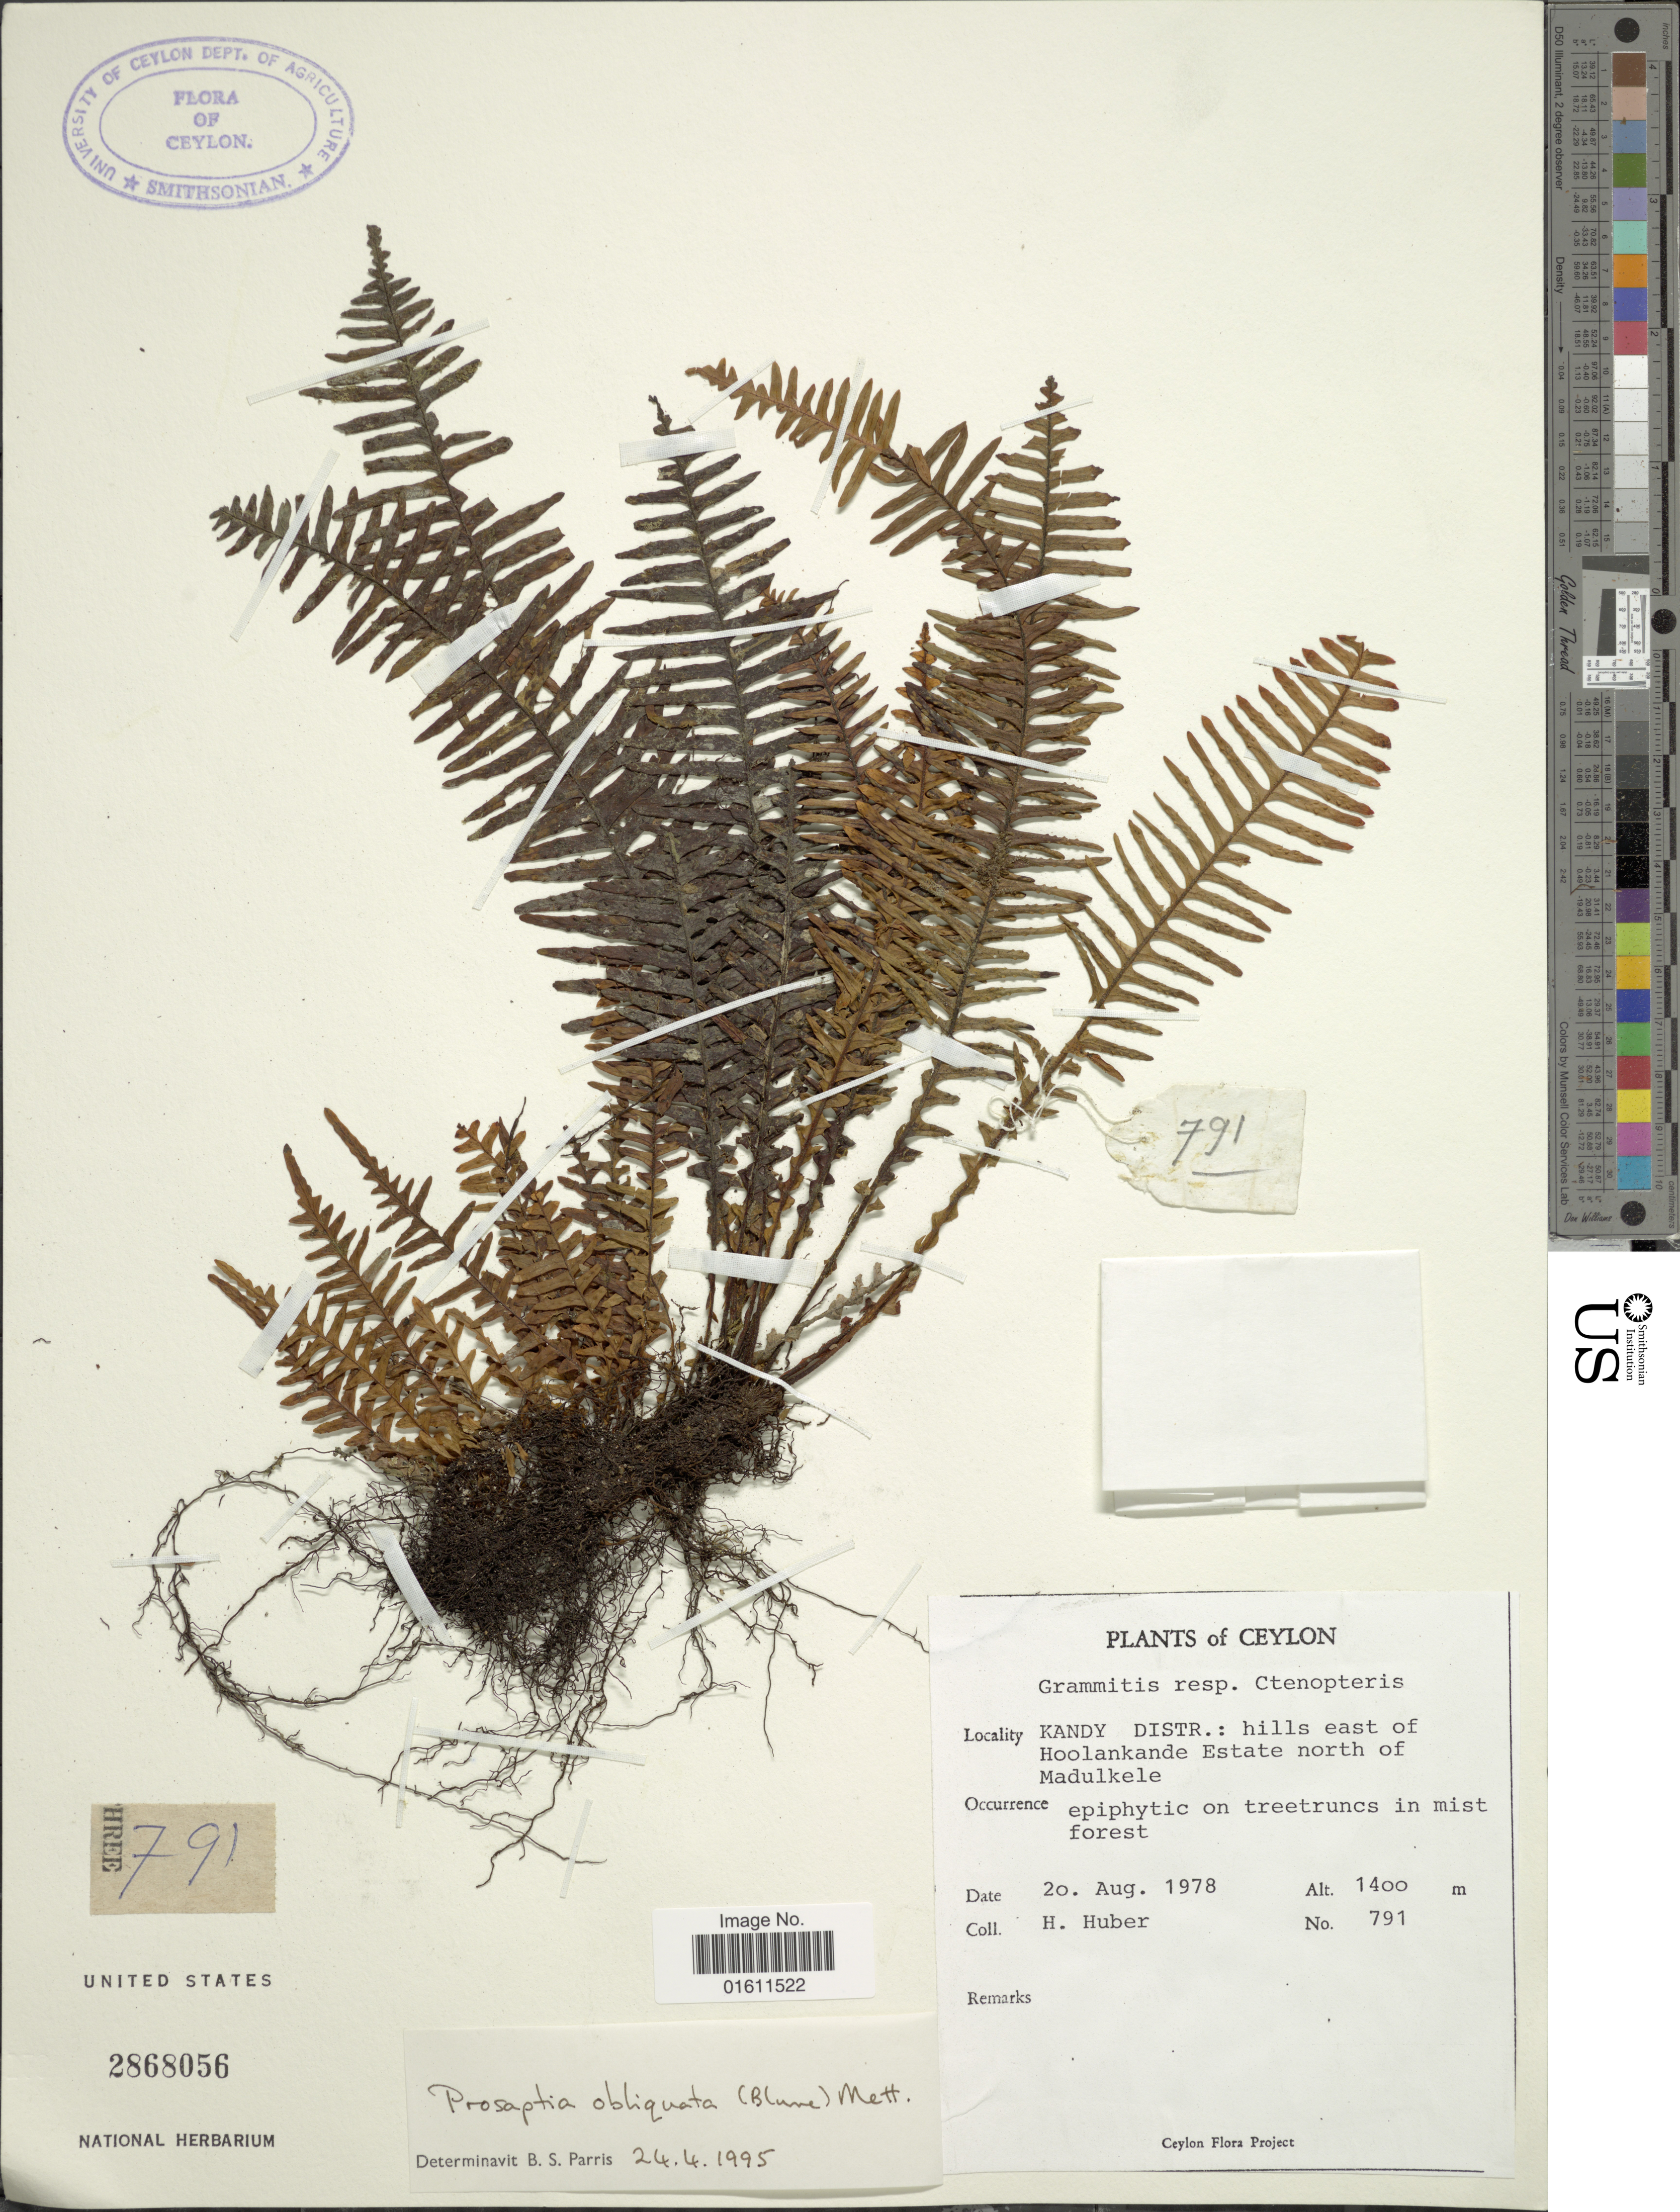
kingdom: Plantae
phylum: Tracheophyta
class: Polypodiopsida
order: Polypodiales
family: Polypodiaceae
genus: Prosaptia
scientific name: Prosaptia obliquata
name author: (Blume) Mett.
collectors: H. Huber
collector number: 791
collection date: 1978-08-20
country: Sri Lanka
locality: Ceylon, Kandy Distr.: hills east of Hoolankande Estate north of Madulkele.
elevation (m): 1400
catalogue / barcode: US 2868056